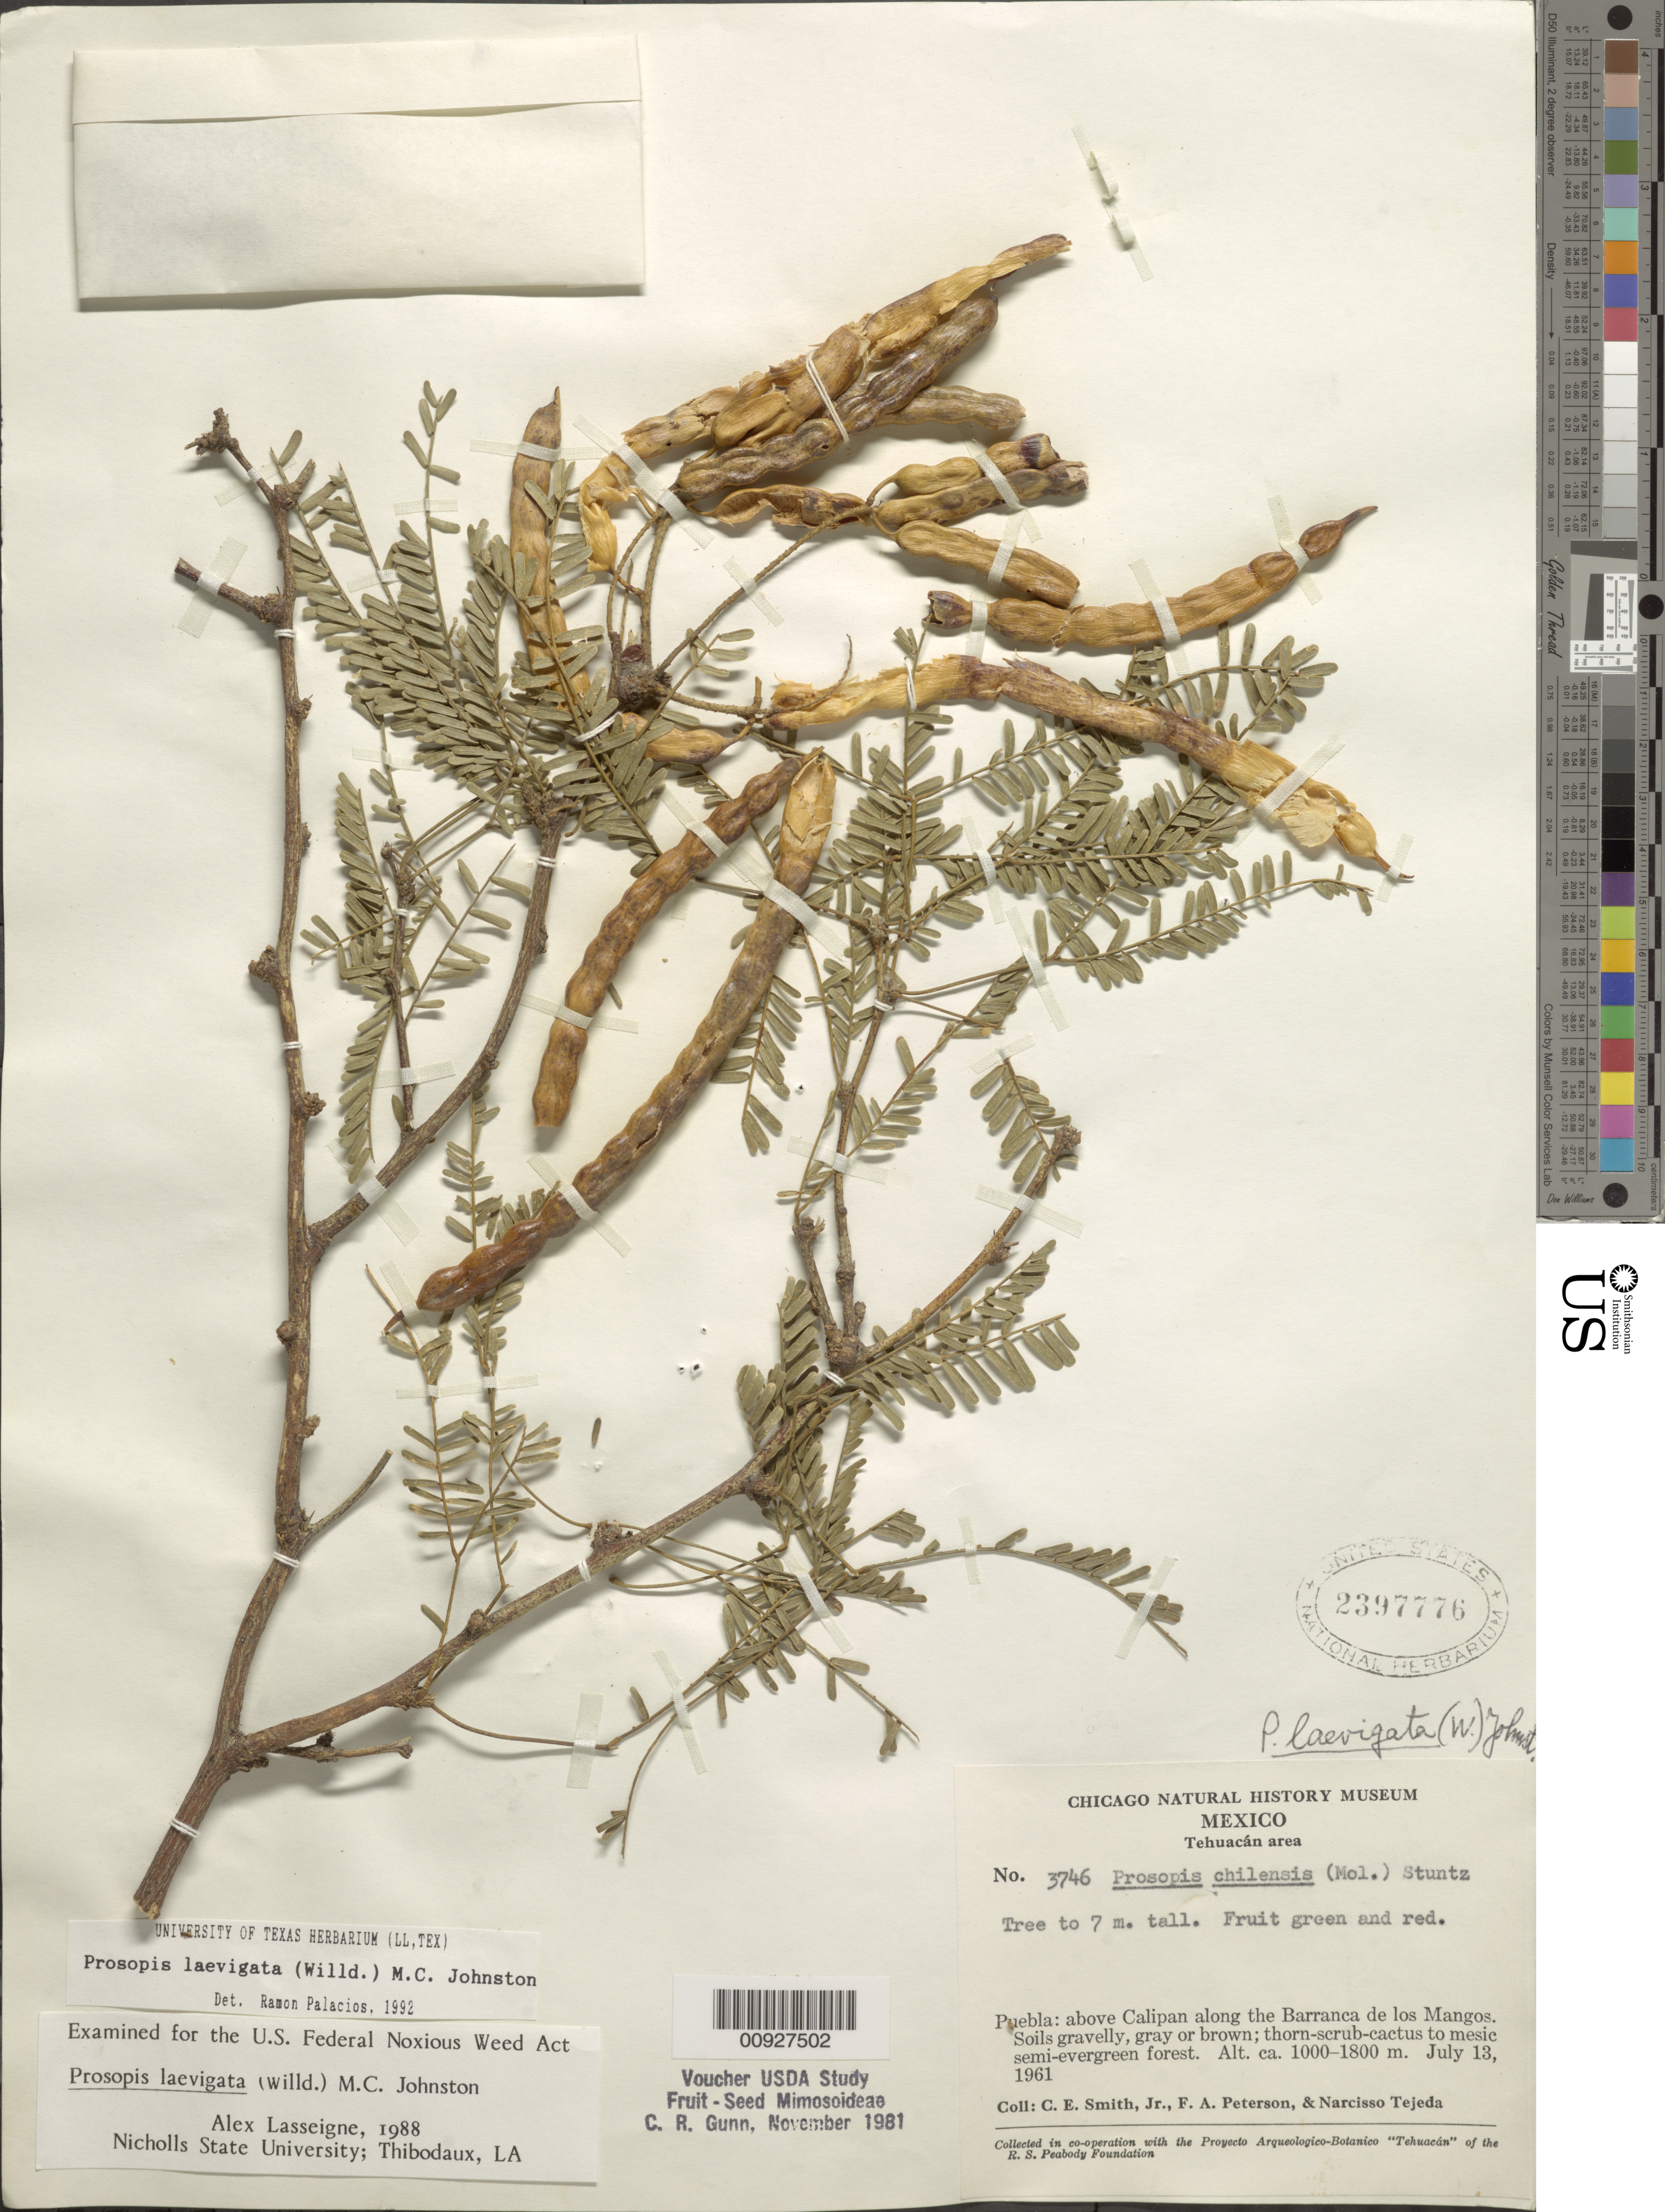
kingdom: Plantae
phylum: Tracheophyta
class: Magnoliopsida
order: Fabales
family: Fabaceae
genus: Neltuma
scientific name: Neltuma laevigata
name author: (Humb. & Bonpl. ex Willd.) Britton & Rose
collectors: C. E. Smith Jr., F. A. Peterson & N. Tejeda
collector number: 3746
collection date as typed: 13 Jul 1961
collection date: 1961-07-13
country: Mexico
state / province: Puebla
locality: Puebla: Above Calipan along the Barranca de los Mangos.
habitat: Soils gravelly, gray or brown; thorn-scrub-cactus to mesic semi-evergreen forest.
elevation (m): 1800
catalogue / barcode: US 2397776